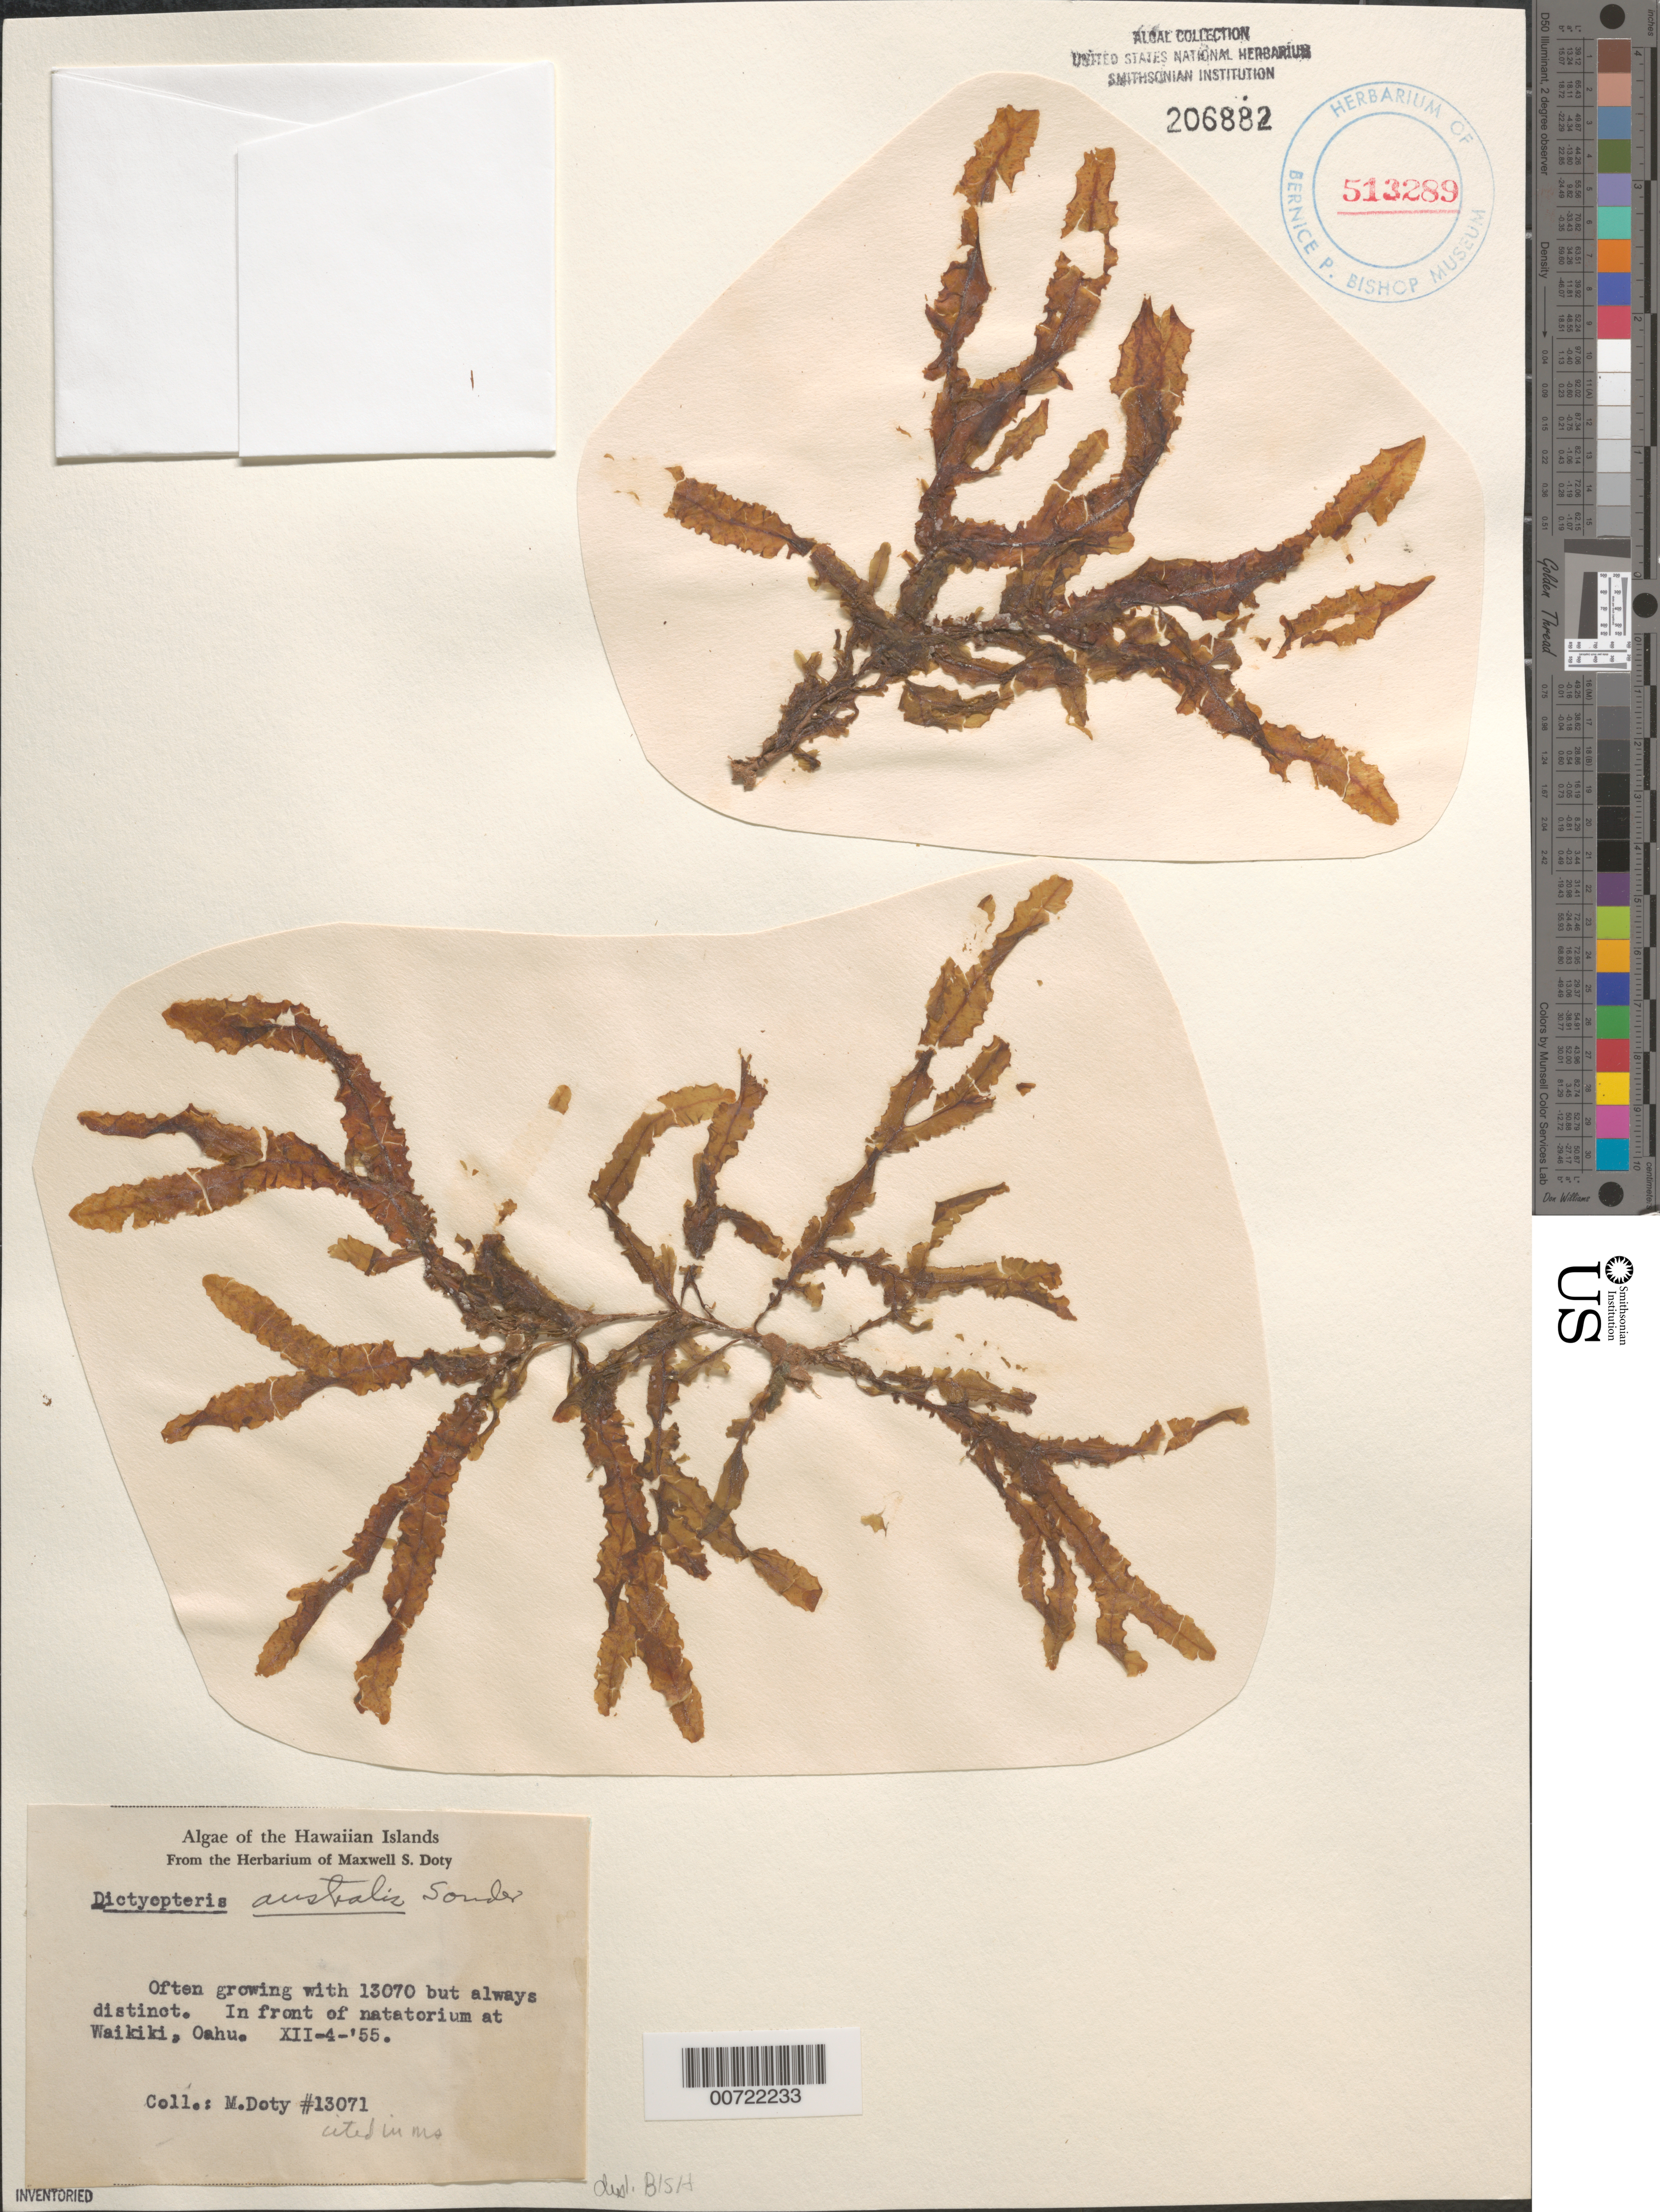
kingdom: Chromista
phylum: Ochrophyta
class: Phaeophyceae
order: Dictyotales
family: Dictyotaceae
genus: Dictyopteris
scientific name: Dictyopteris australis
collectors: M. S. Doty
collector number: MSD 13071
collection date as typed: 04 Dec 1955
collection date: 1955-12-04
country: United States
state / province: Hawaii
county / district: Honolulu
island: Oahu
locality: Waikiki, in front of Natatorium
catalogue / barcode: US 206882